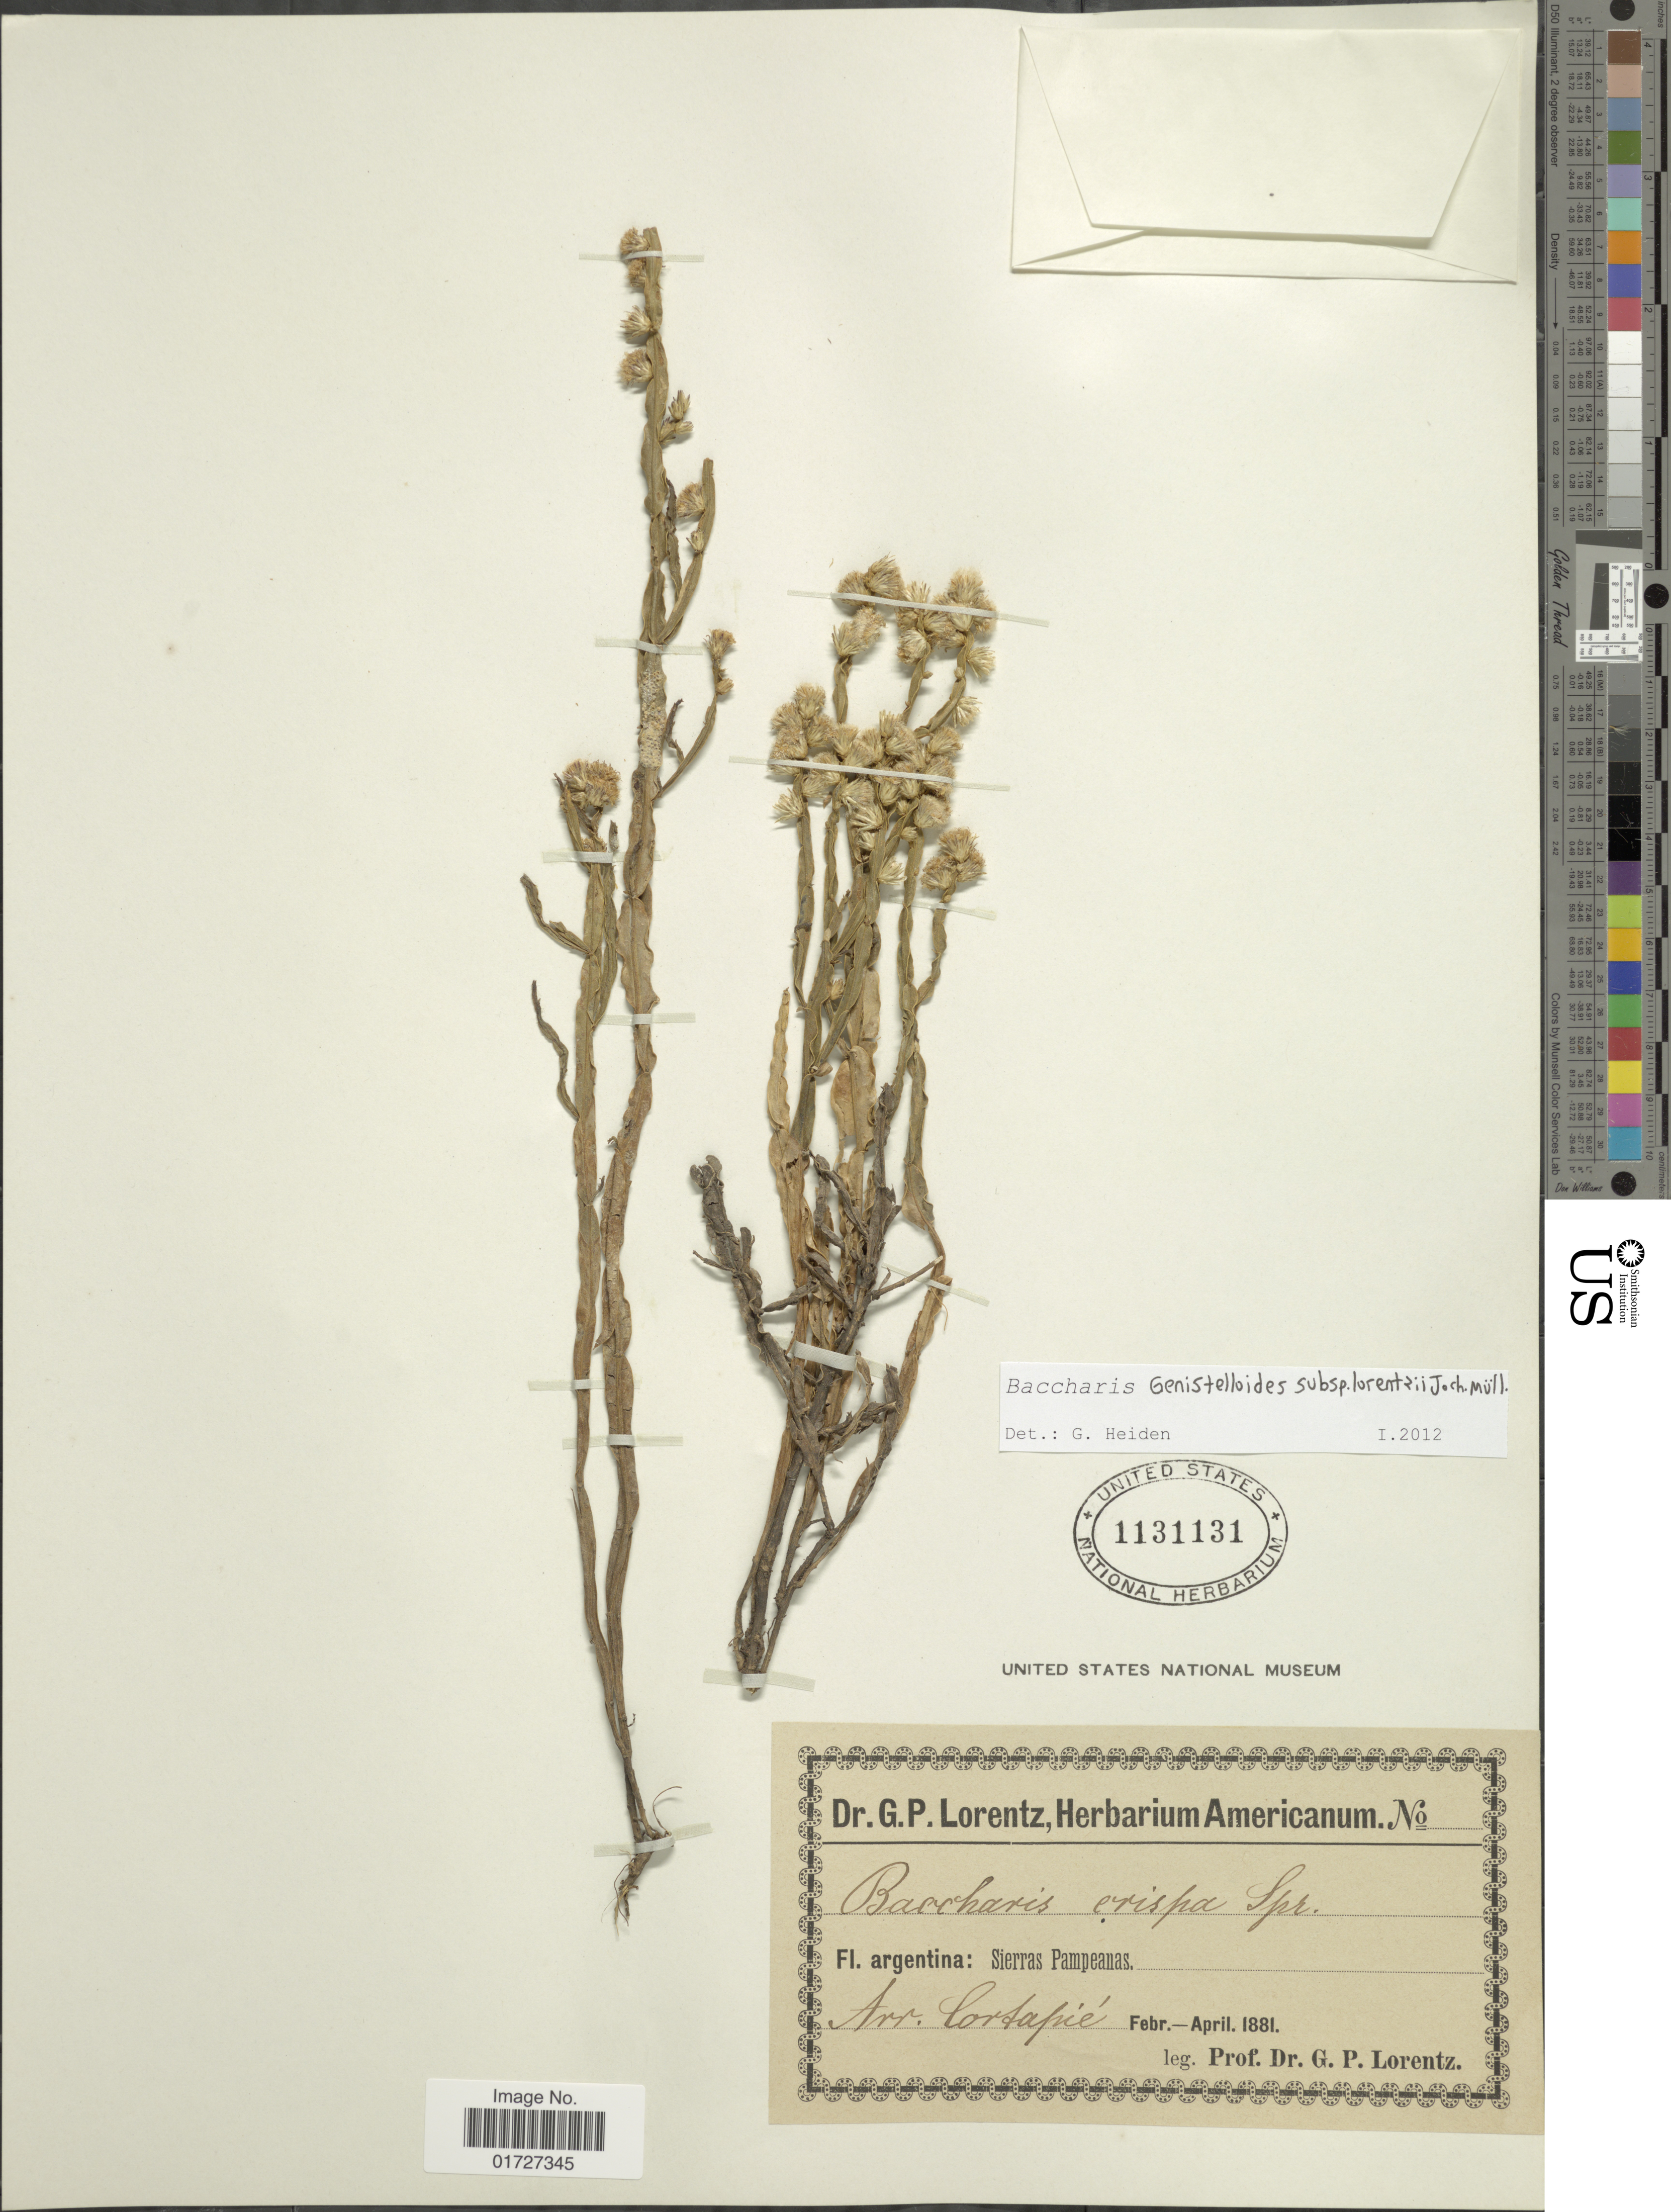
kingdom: Plantae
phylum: Tracheophyta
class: Magnoliopsida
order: Asterales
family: Asteraceae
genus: Baccharis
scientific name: Baccharis genistelloides subsp. lorentzii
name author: Joch. Müll.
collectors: P. G. Lorentz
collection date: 1881-02/1881-04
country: Argentina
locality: Sierras Pampeanas, Arr. Cortapie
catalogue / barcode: US 1131131